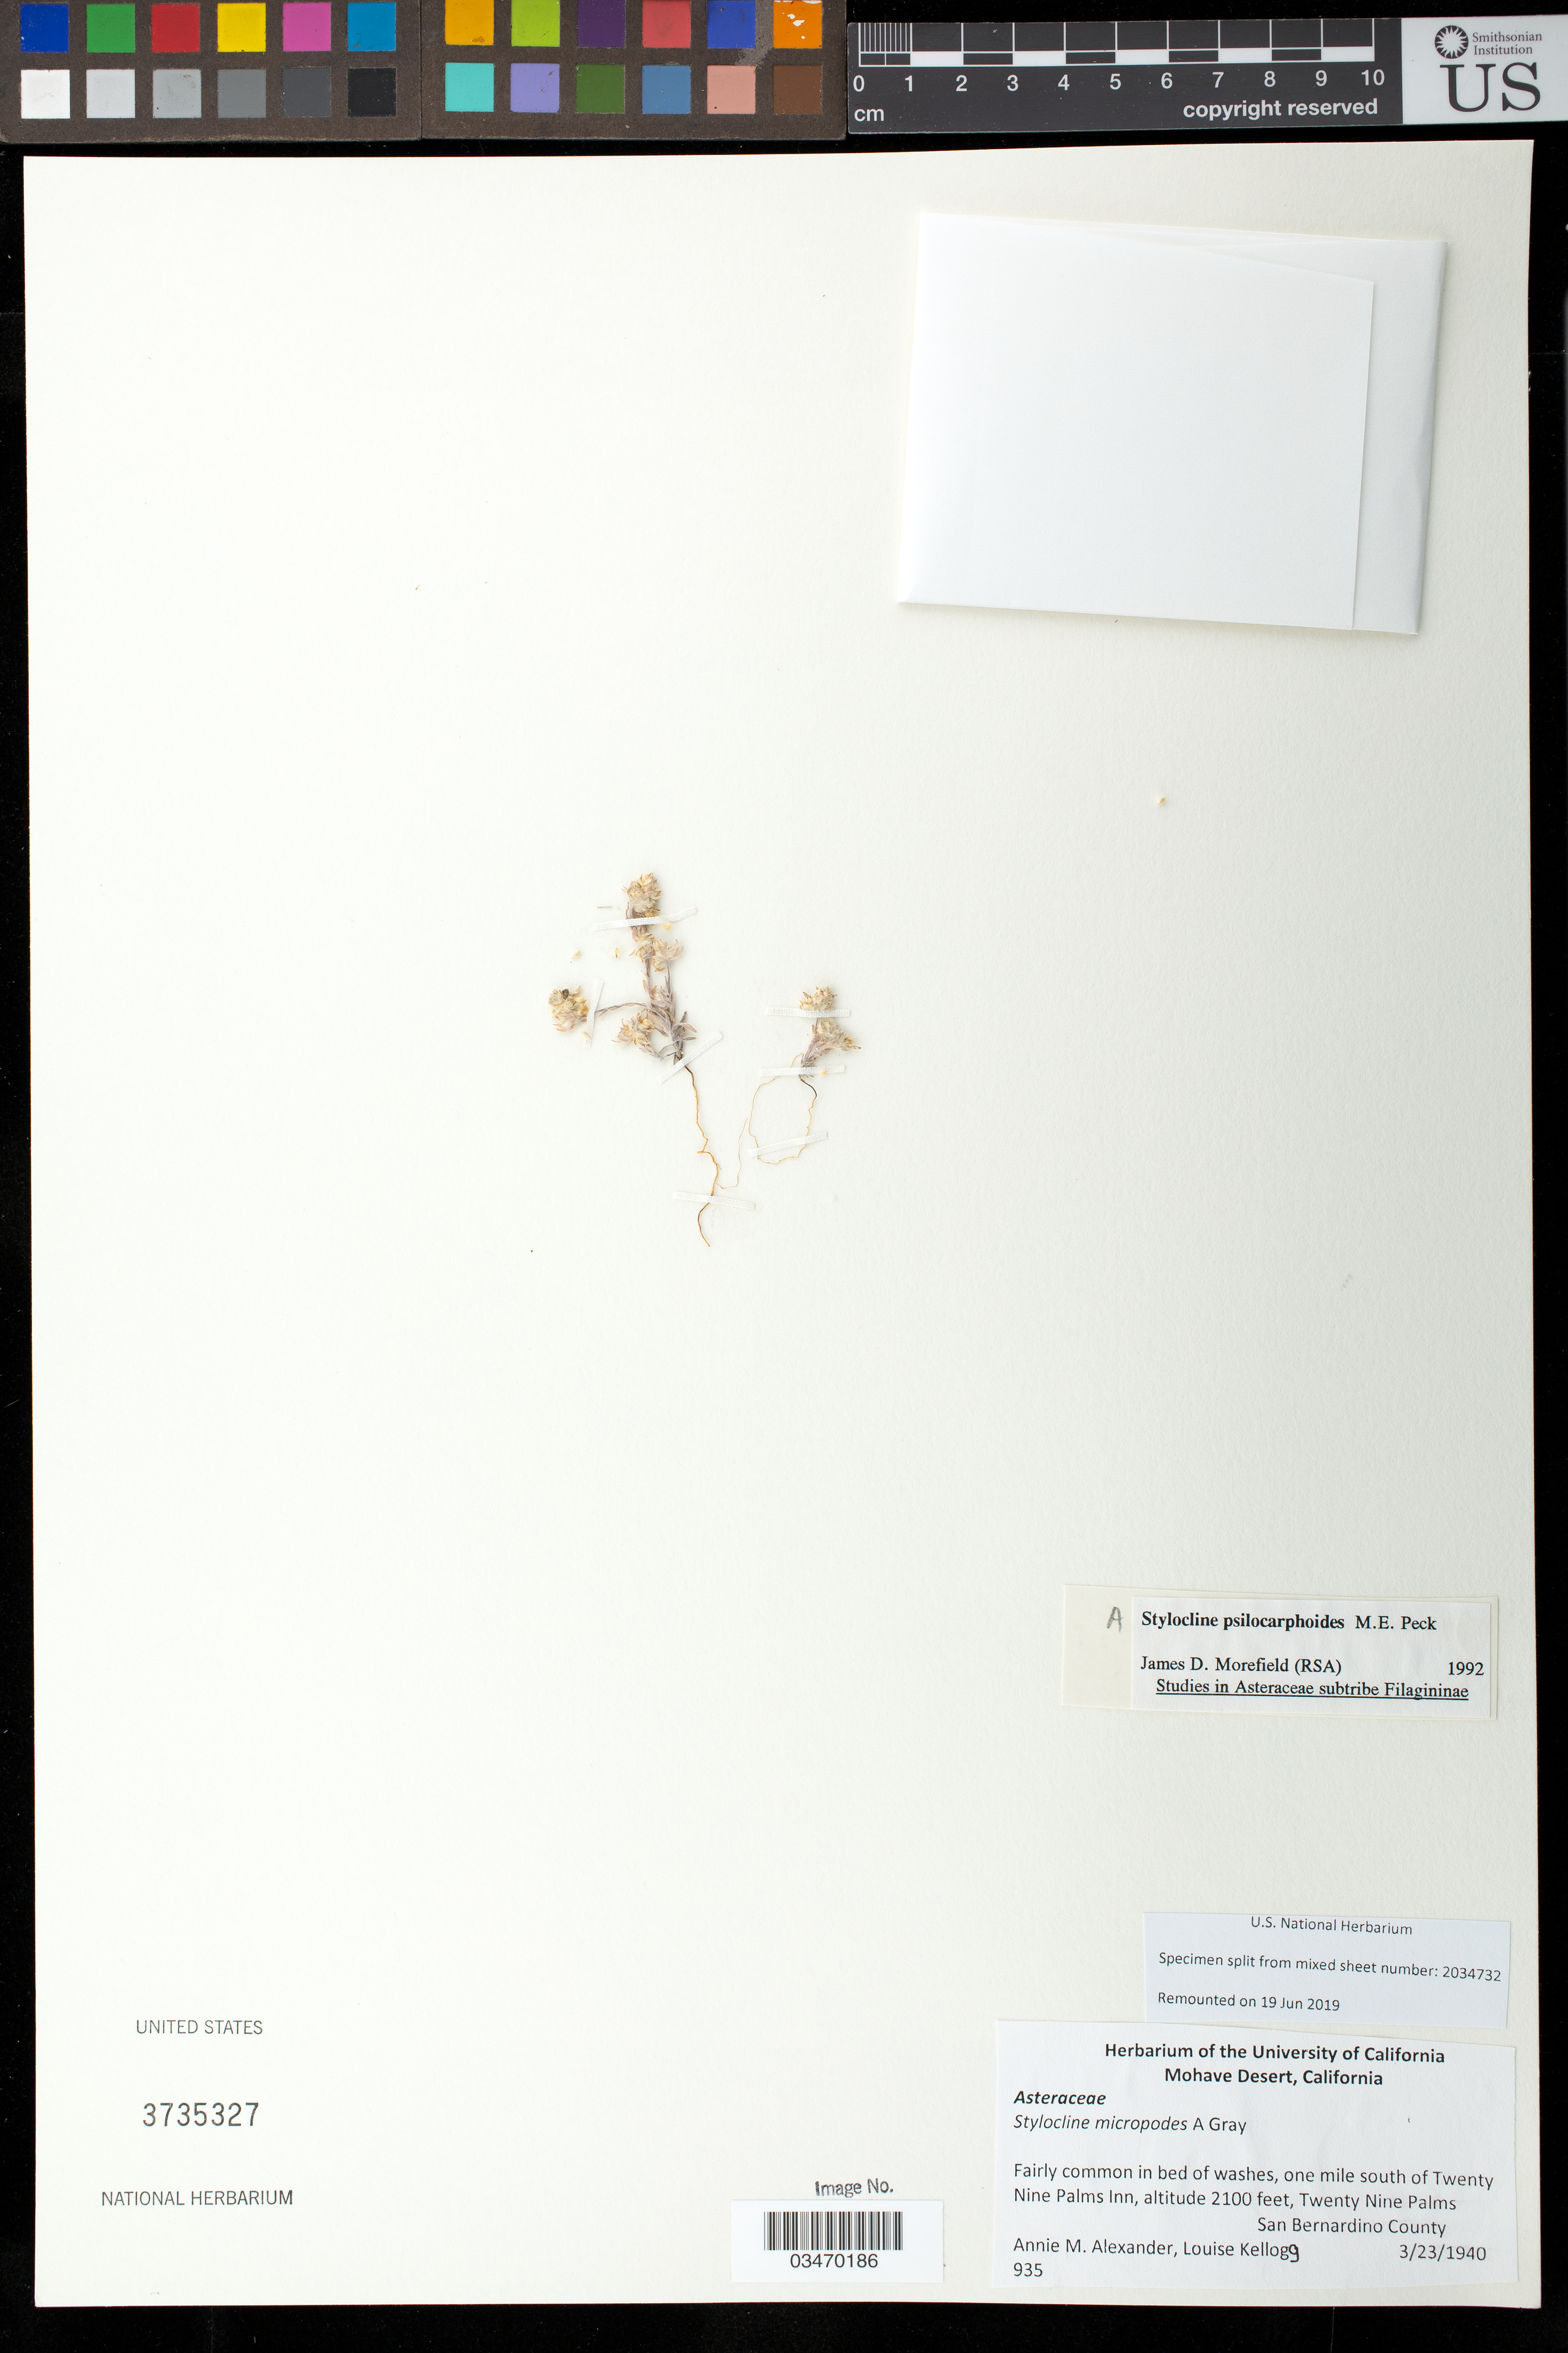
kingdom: Plantae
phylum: Tracheophyta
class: Magnoliopsida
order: Asterales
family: Asteraceae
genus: Stylocline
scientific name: Stylocline psilocarphoides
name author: M. Peck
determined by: Morefield, James D., (RSA), Rancho Santa Ana Botanic Garden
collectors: A. M. Alexander & L. Kellogg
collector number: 935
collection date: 1940-03-23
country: United States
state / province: California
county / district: San Bernardino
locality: Mohave Desert, one mile south of Twenty Nine Palms Inn, Twenty Nine Palms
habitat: Fairly common in bed of washes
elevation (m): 640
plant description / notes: Mixed sheet split from this sheet 2034732. Remounted on 19 Jun 2019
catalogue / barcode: US 3735327